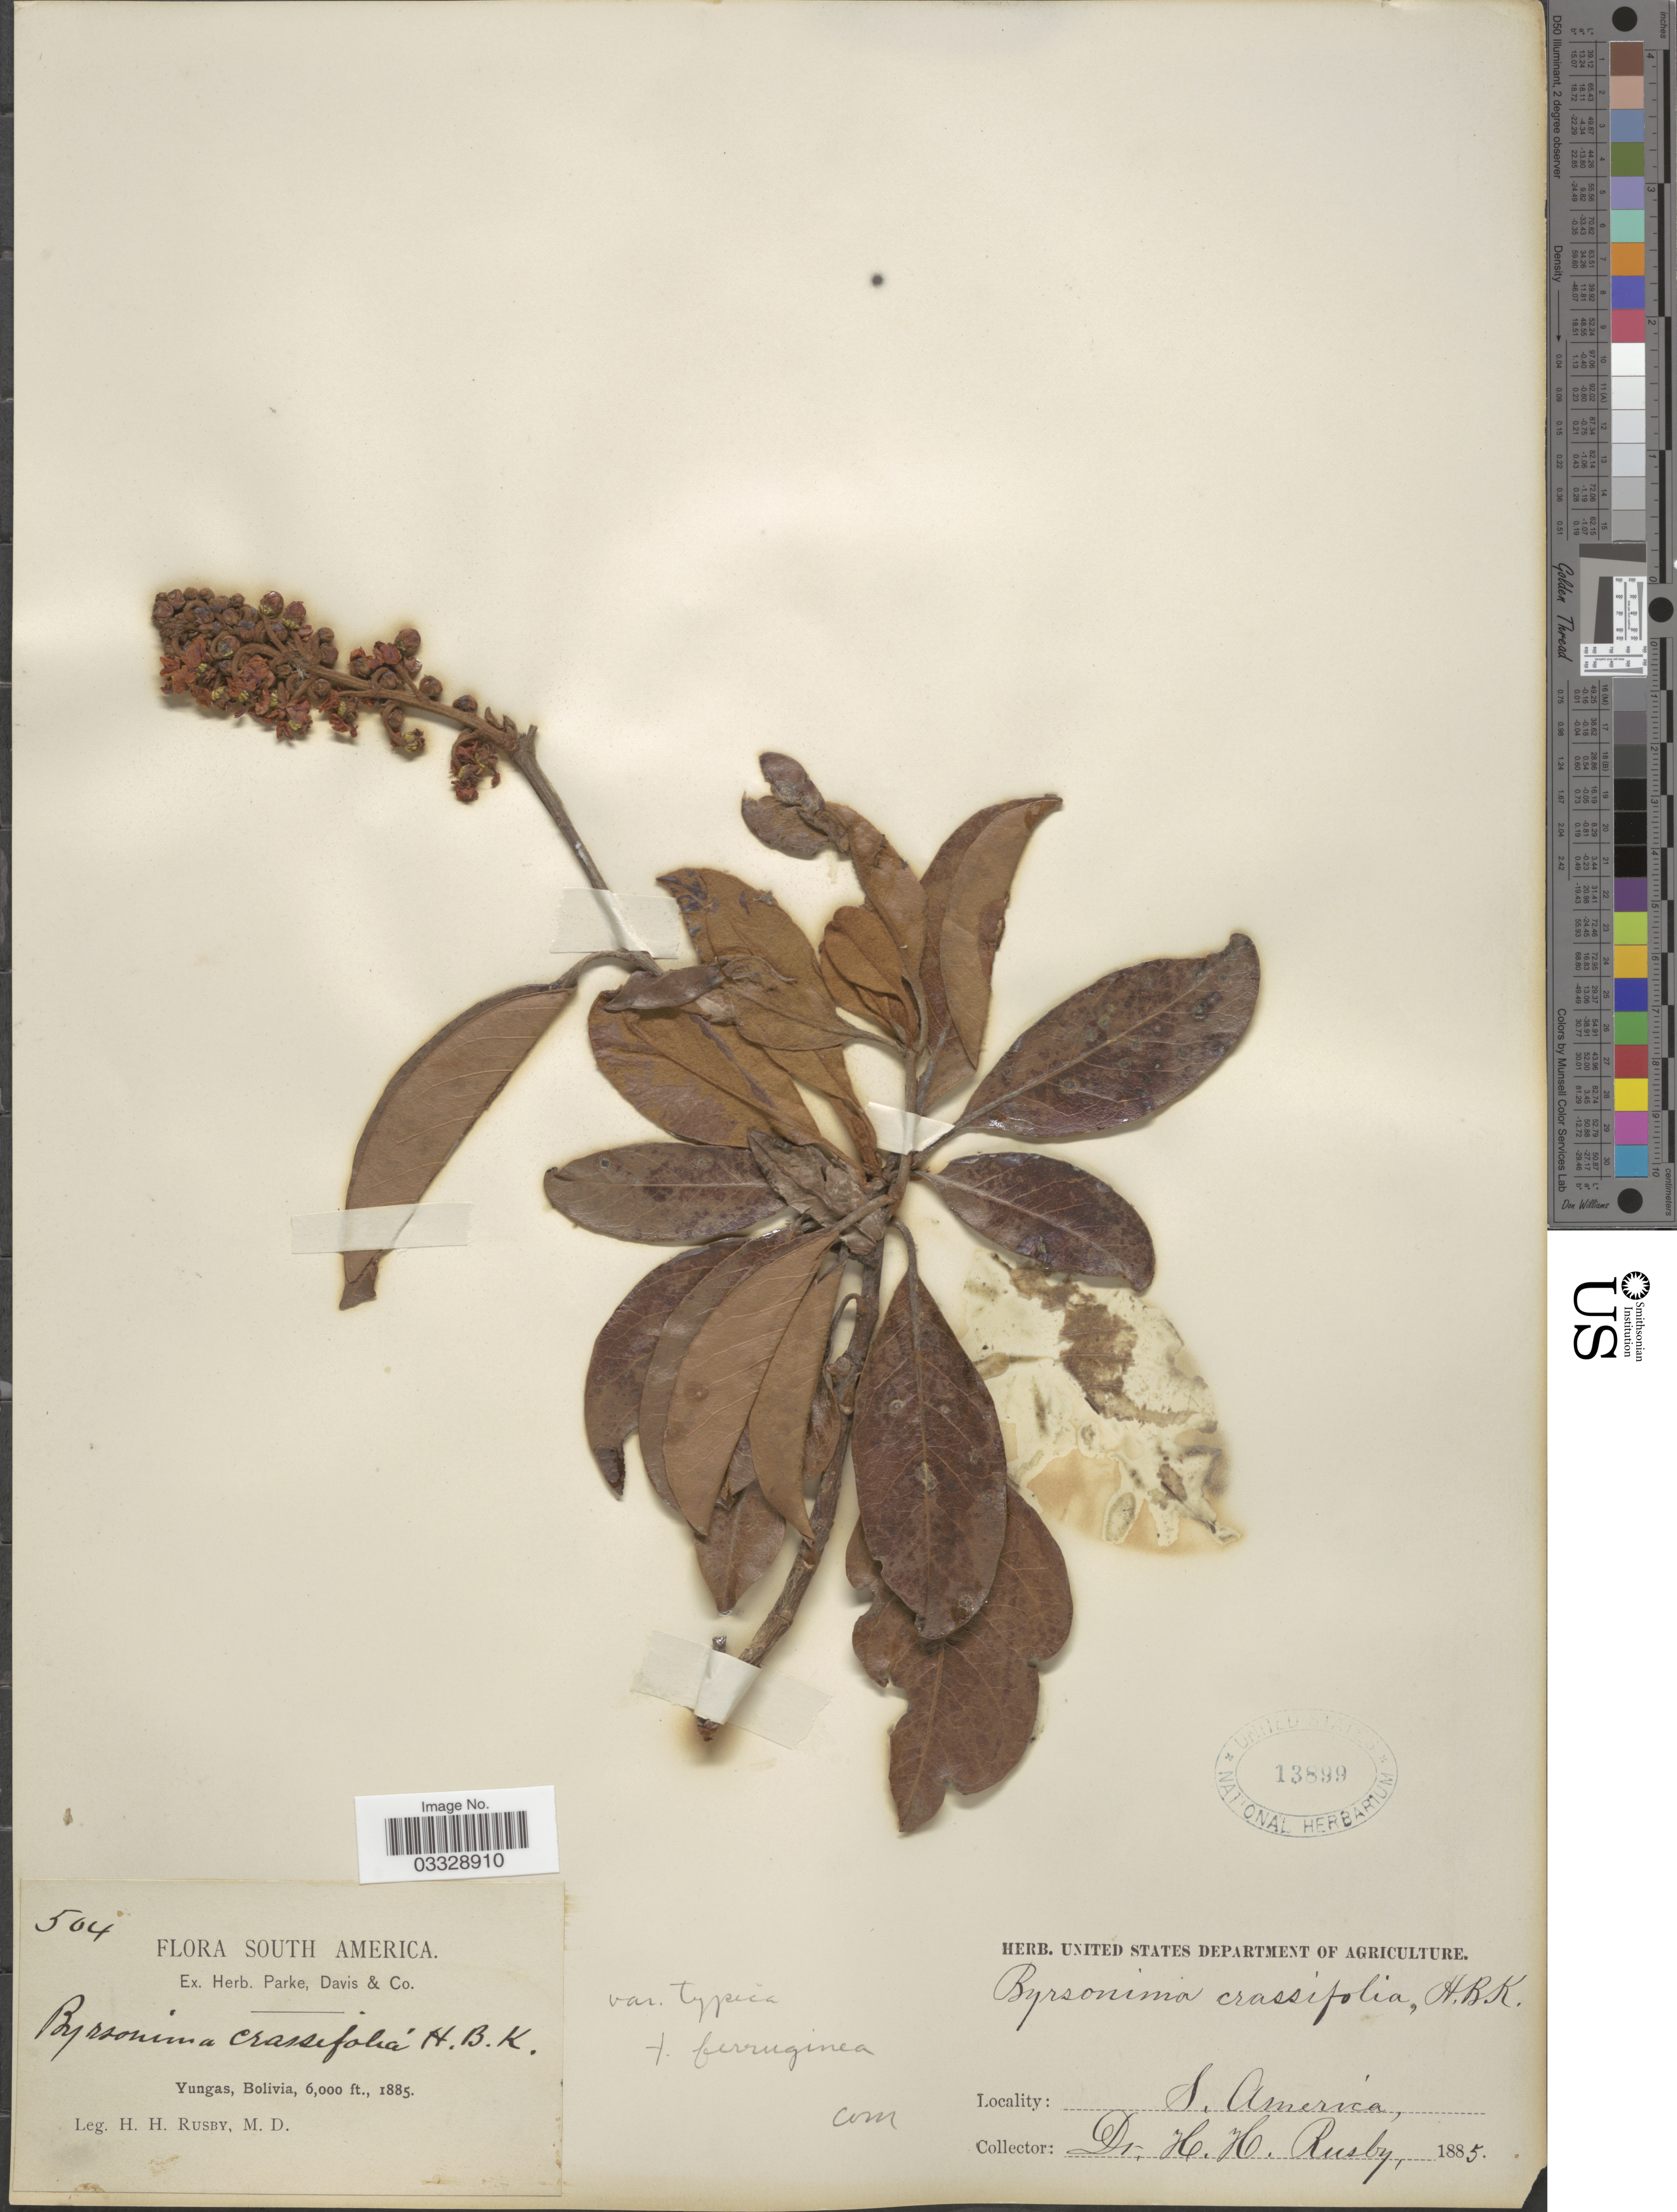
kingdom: Plantae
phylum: Tracheophyta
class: Magnoliopsida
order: Malpighiales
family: Malpighiaceae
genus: Byrsonima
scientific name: Byrsonima crassifolia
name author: (L.) Kunth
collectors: H. H. Rusby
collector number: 504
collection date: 1885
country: Bolivia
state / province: La Paz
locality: Yungas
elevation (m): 1829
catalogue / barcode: US 13899